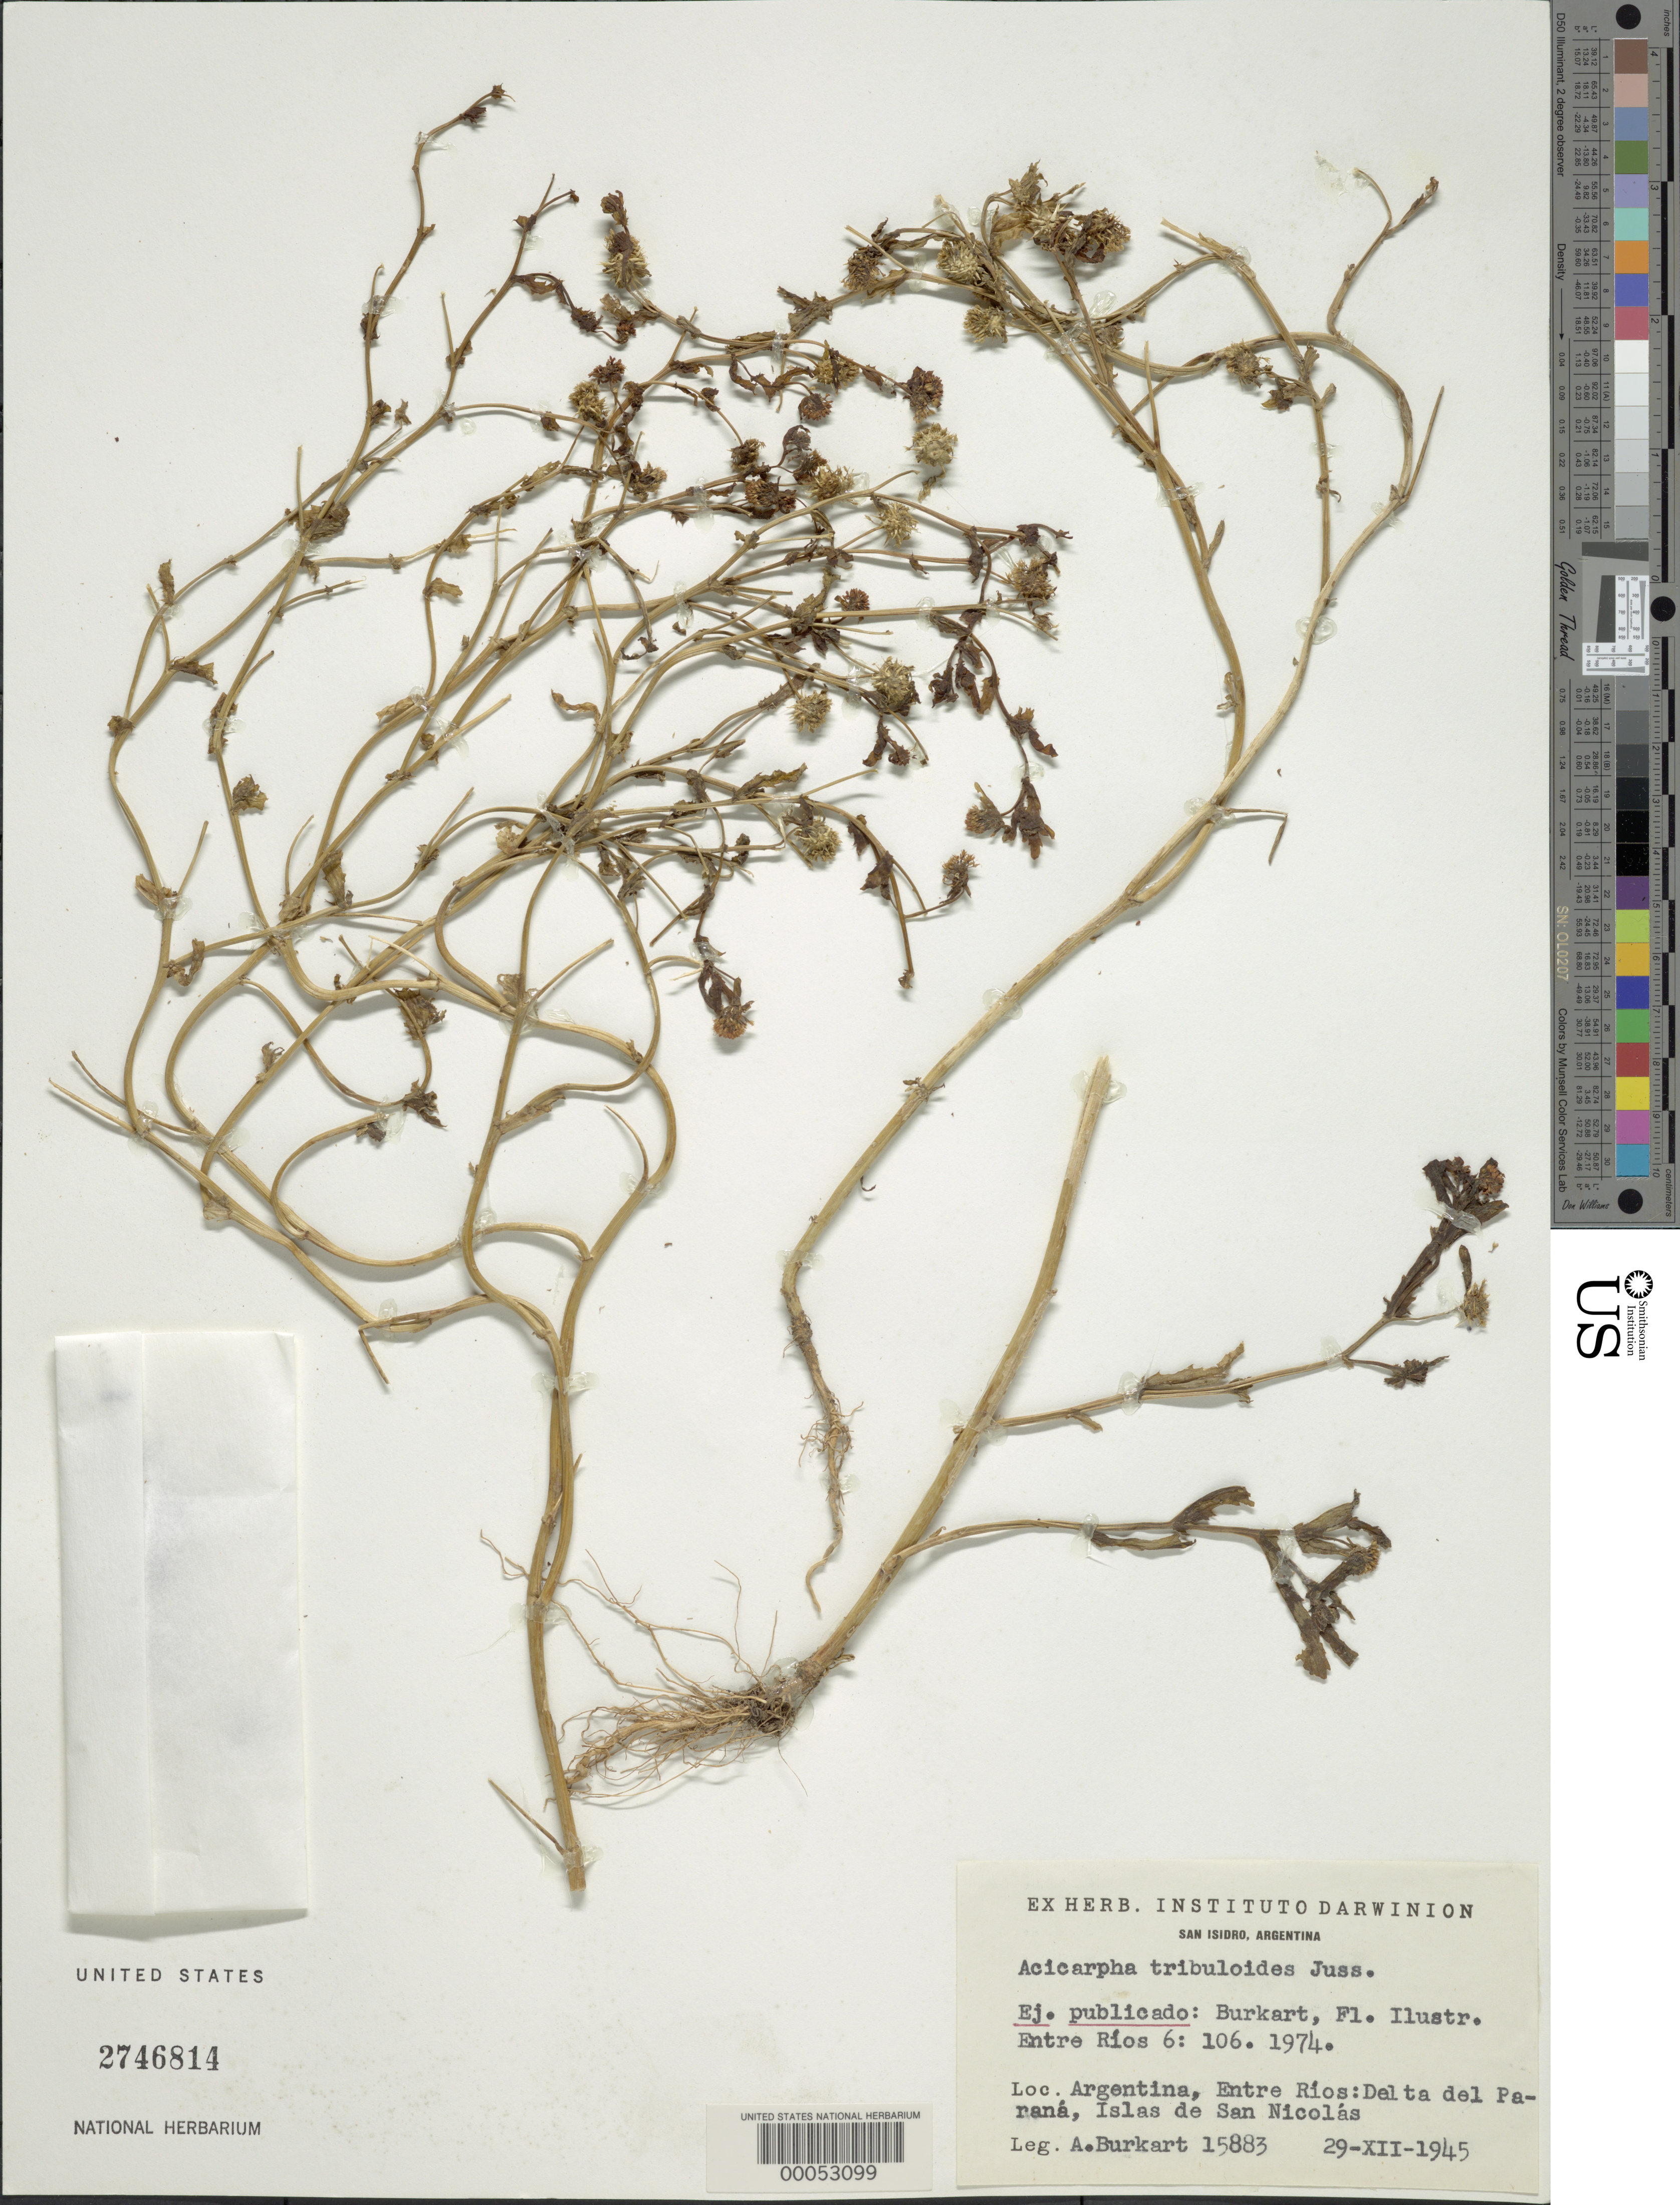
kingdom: Plantae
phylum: Tracheophyta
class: Magnoliopsida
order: Asterales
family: Calyceraceae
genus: Acicarpha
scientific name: Acicarpha tribuloides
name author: Juss.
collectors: A. E. Burkart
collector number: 15883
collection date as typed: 29 Dec 1945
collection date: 1945-12-29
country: Argentina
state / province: Buenos Aires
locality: San Isidro, Island of San Nicolas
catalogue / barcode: US 2746814